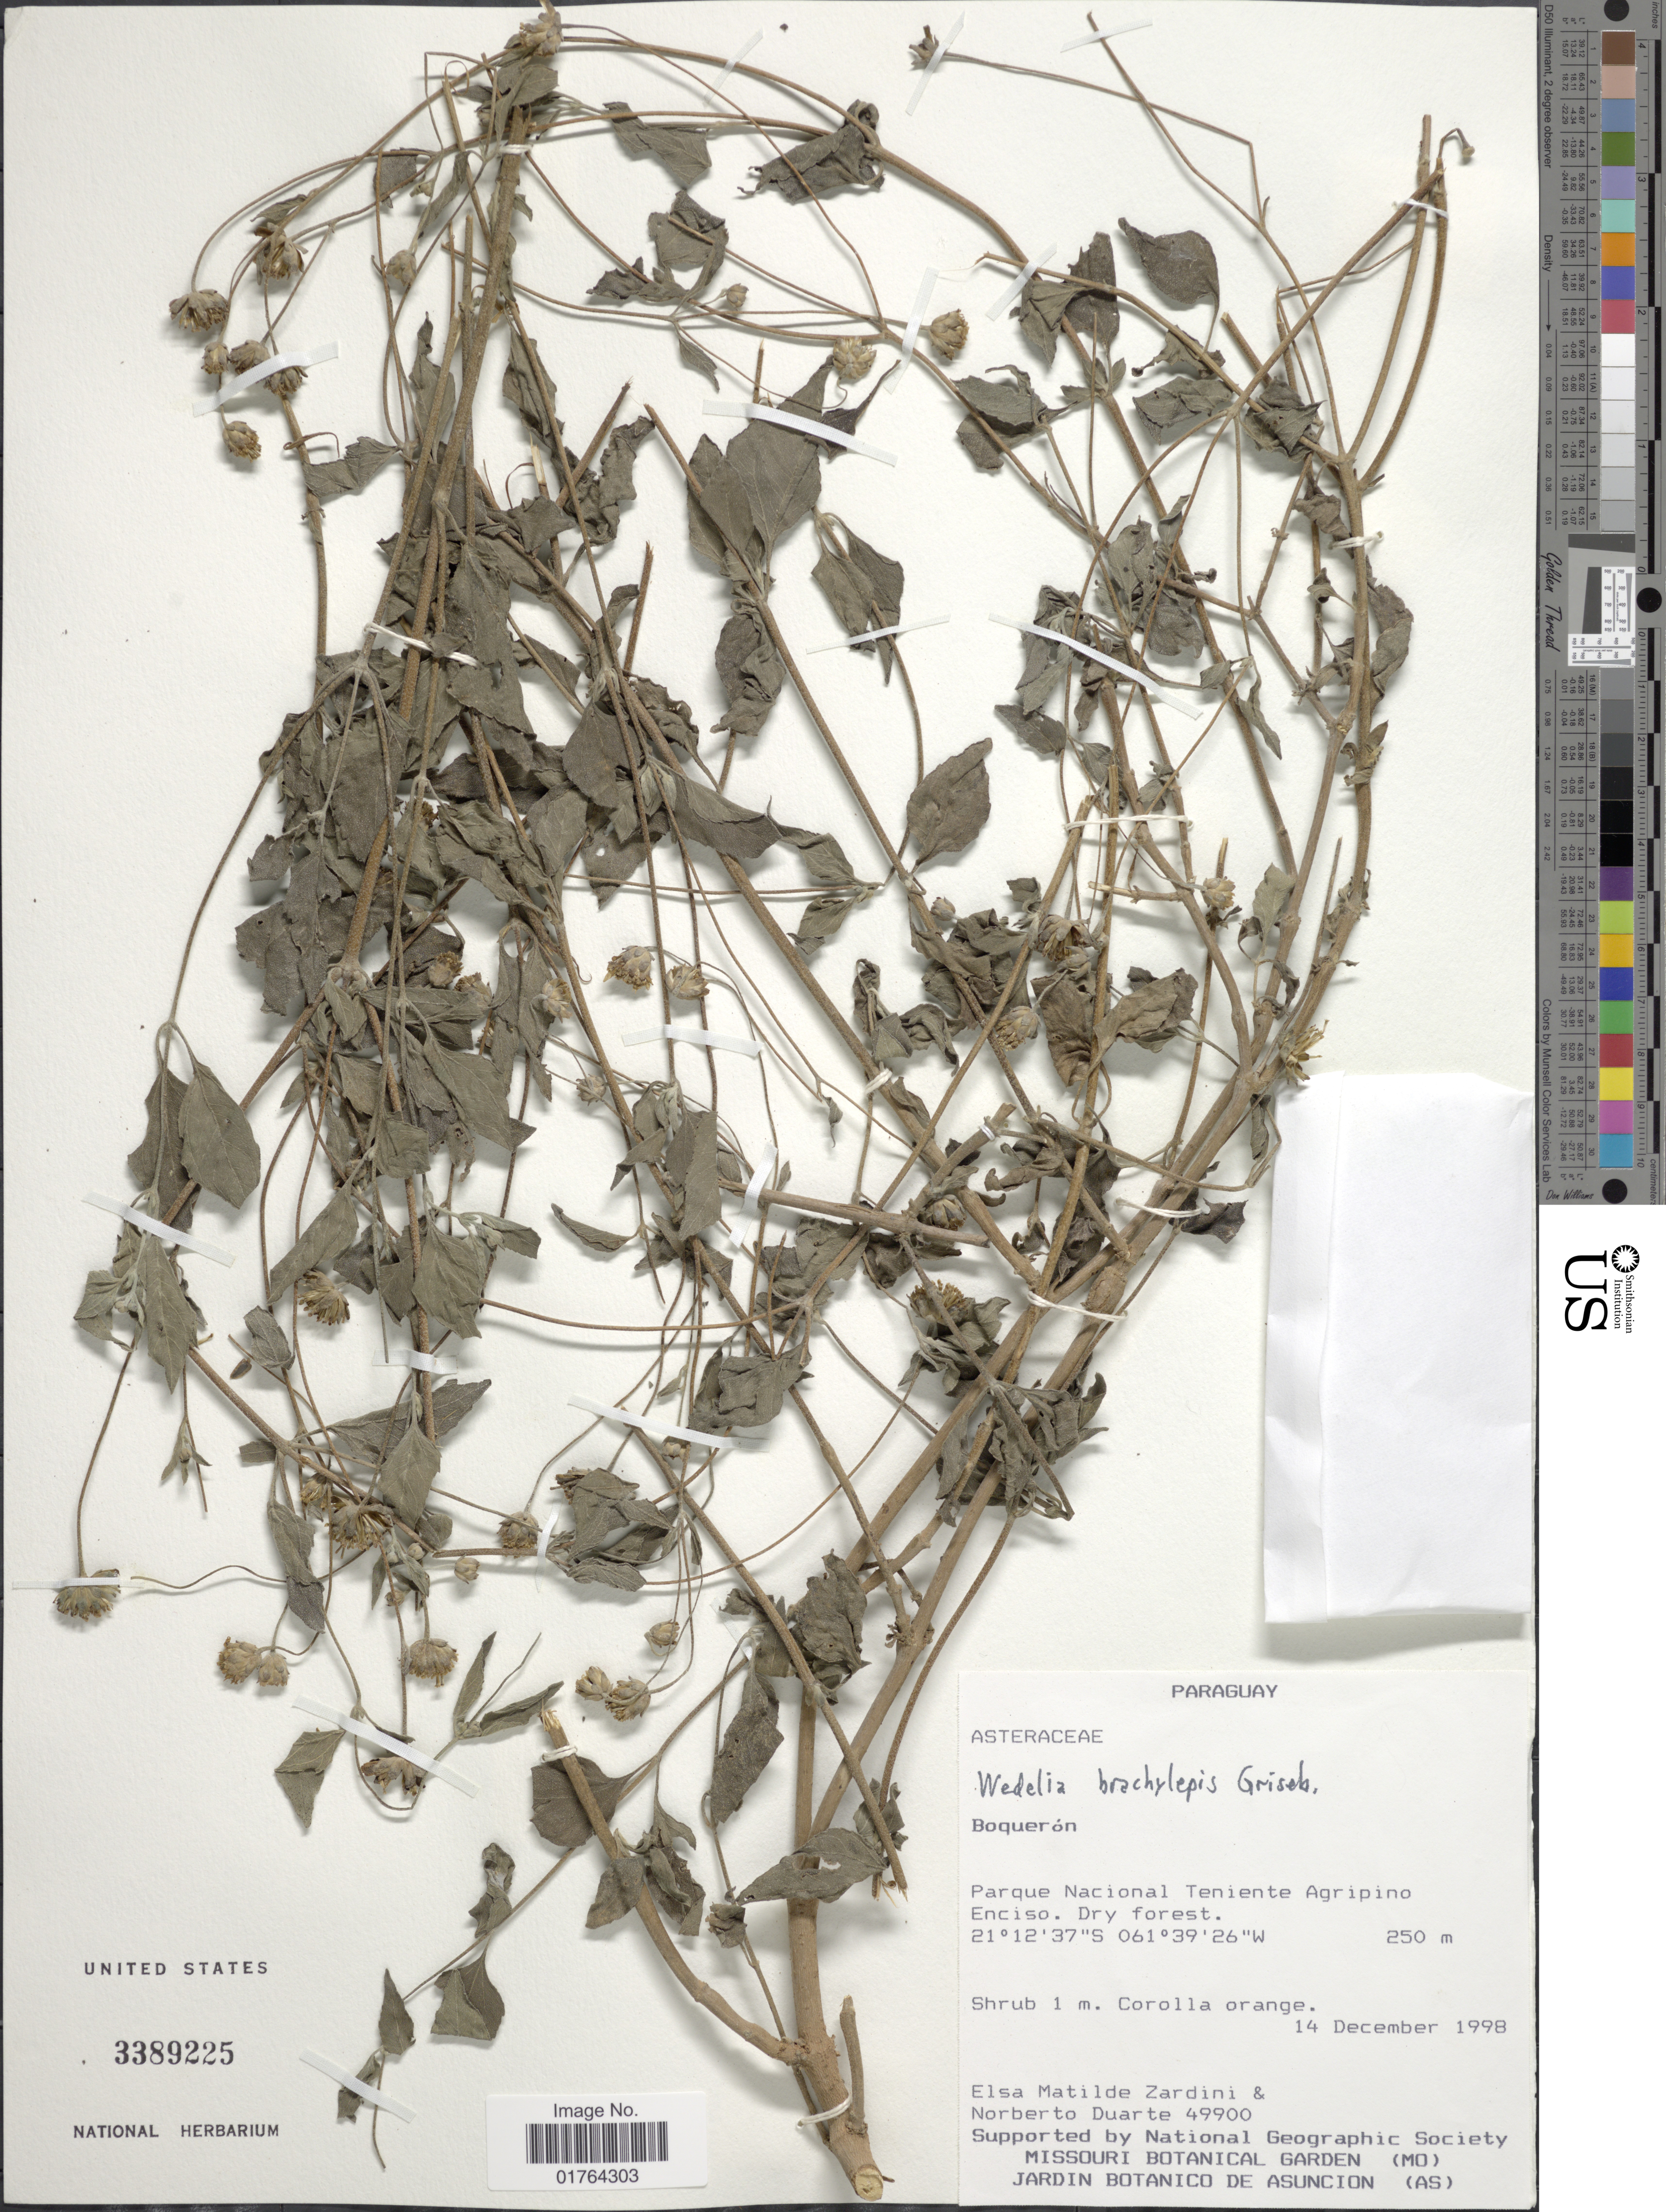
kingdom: Plantae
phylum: Tracheophyta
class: Magnoliopsida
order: Asterales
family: Asteraceae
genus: Wedelia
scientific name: Wedelia brachylepis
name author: Griseb.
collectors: E. M. Zardini & N. Duarte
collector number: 49900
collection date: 1998-12-14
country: Paraguay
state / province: Boqueron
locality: Boqueron, Parque Nacional Teniente Agripino Enciso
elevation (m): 250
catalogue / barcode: US 3389225